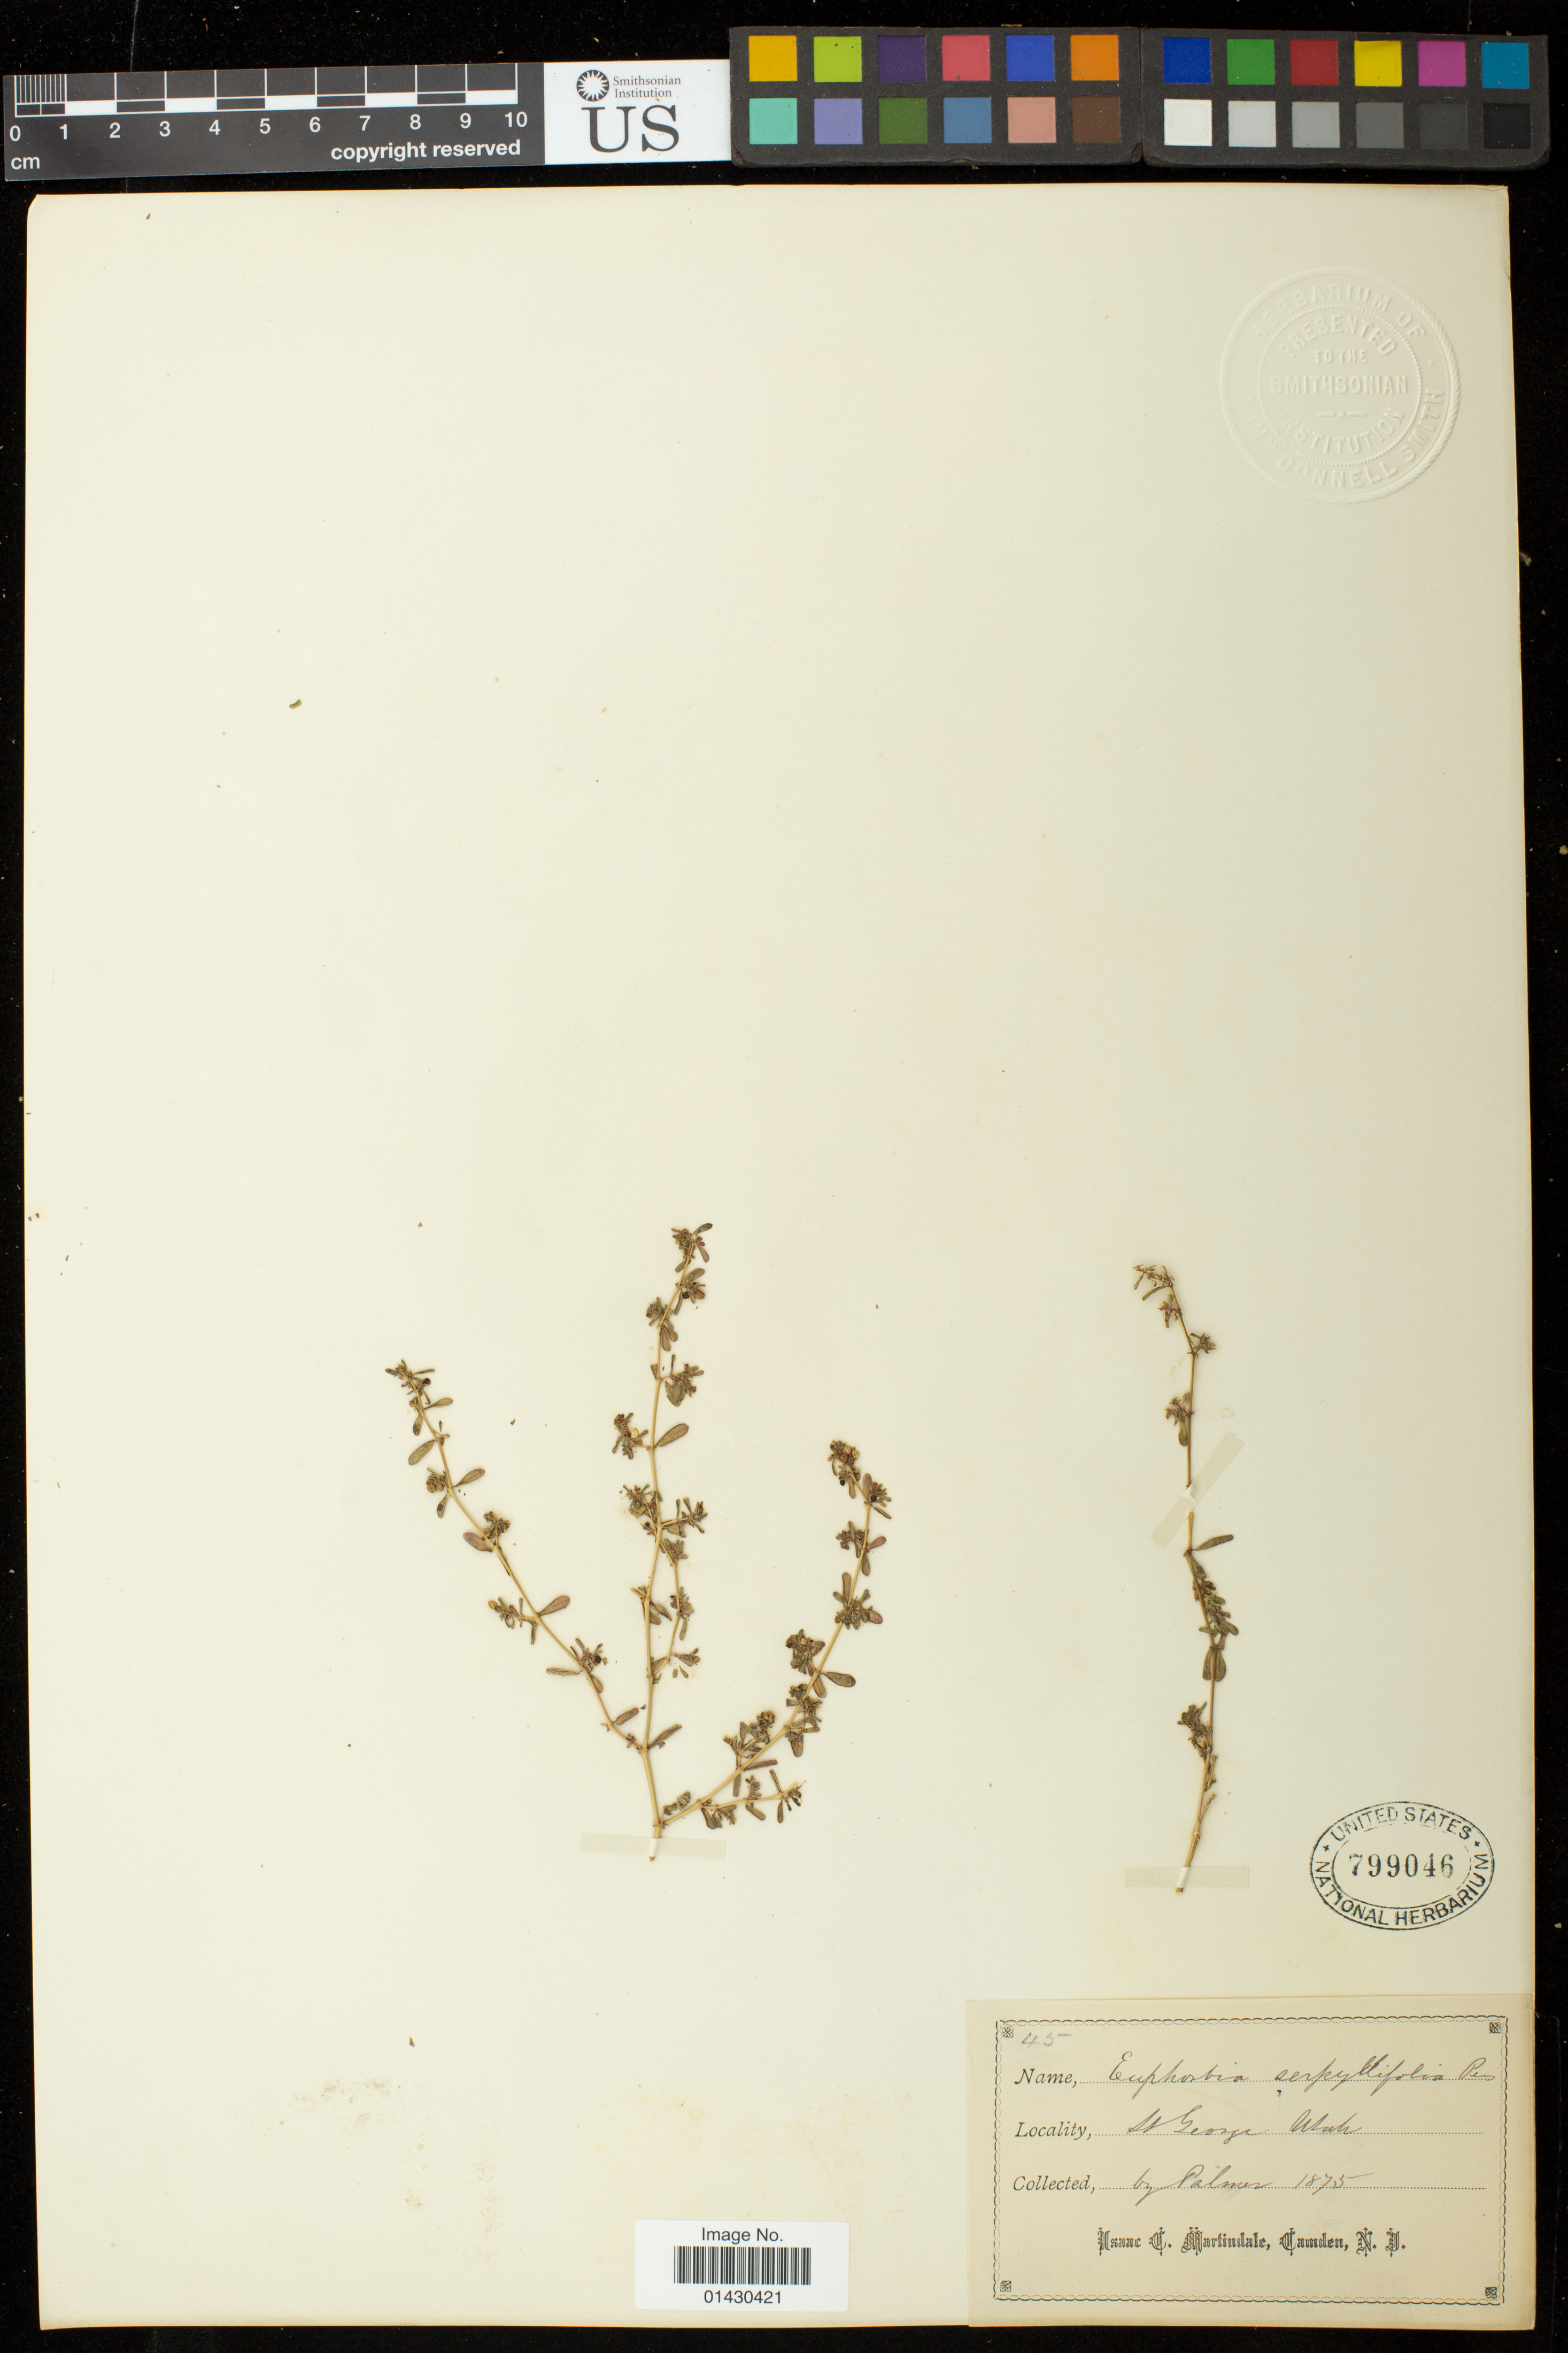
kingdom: Plantae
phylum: Tracheophyta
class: Magnoliopsida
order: Malpighiales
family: Euphorbiaceae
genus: Euphorbia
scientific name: Euphorbia serpillifolia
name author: Pers.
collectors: Palmer, --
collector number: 45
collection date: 1875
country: United States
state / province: Utah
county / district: Washington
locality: St George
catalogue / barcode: US 799046